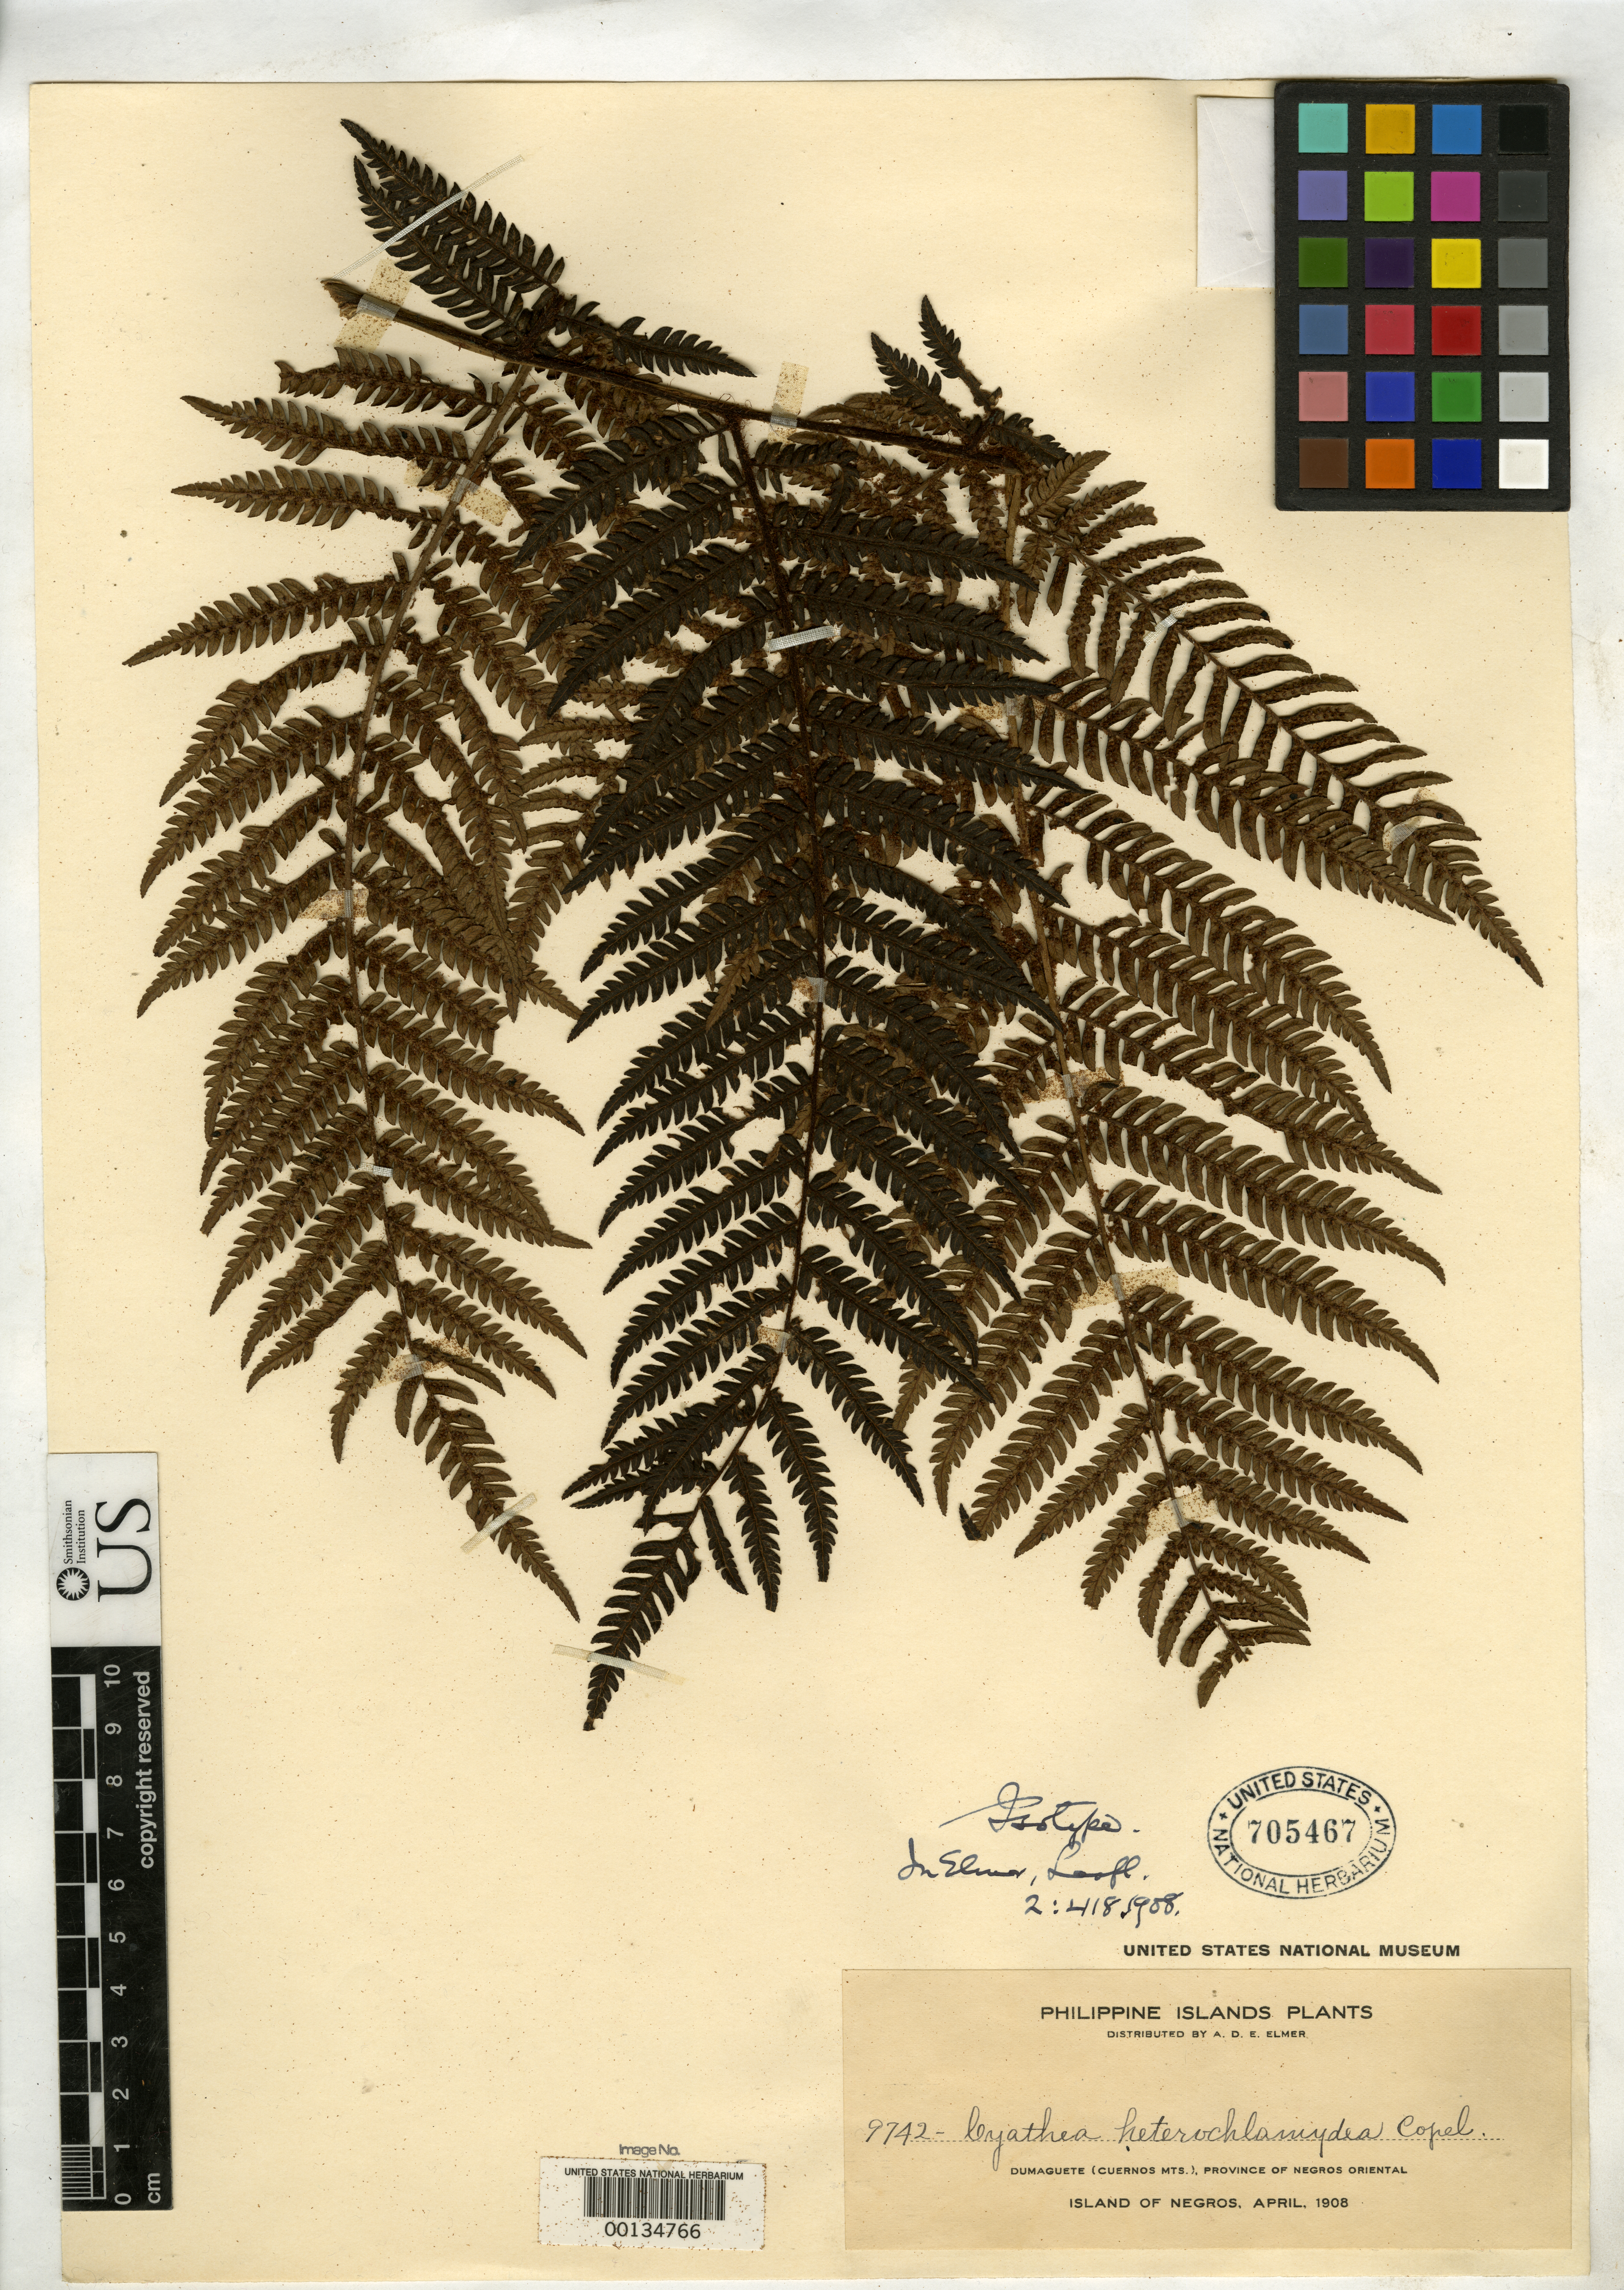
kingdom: Plantae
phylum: Tracheophyta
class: Polypodiopsida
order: Cyatheales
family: Cyatheaceae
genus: Cyathea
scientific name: Cyathea heterochlamydea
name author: Copel. in Elmer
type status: Isotype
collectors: A. D. E. Elmer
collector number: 9742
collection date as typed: Apr 1908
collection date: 1908-04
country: Philippines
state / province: Central Visayas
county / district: Negros Oriental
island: Negros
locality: Dumaguete, Cuernos Mountains.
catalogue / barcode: US 705467